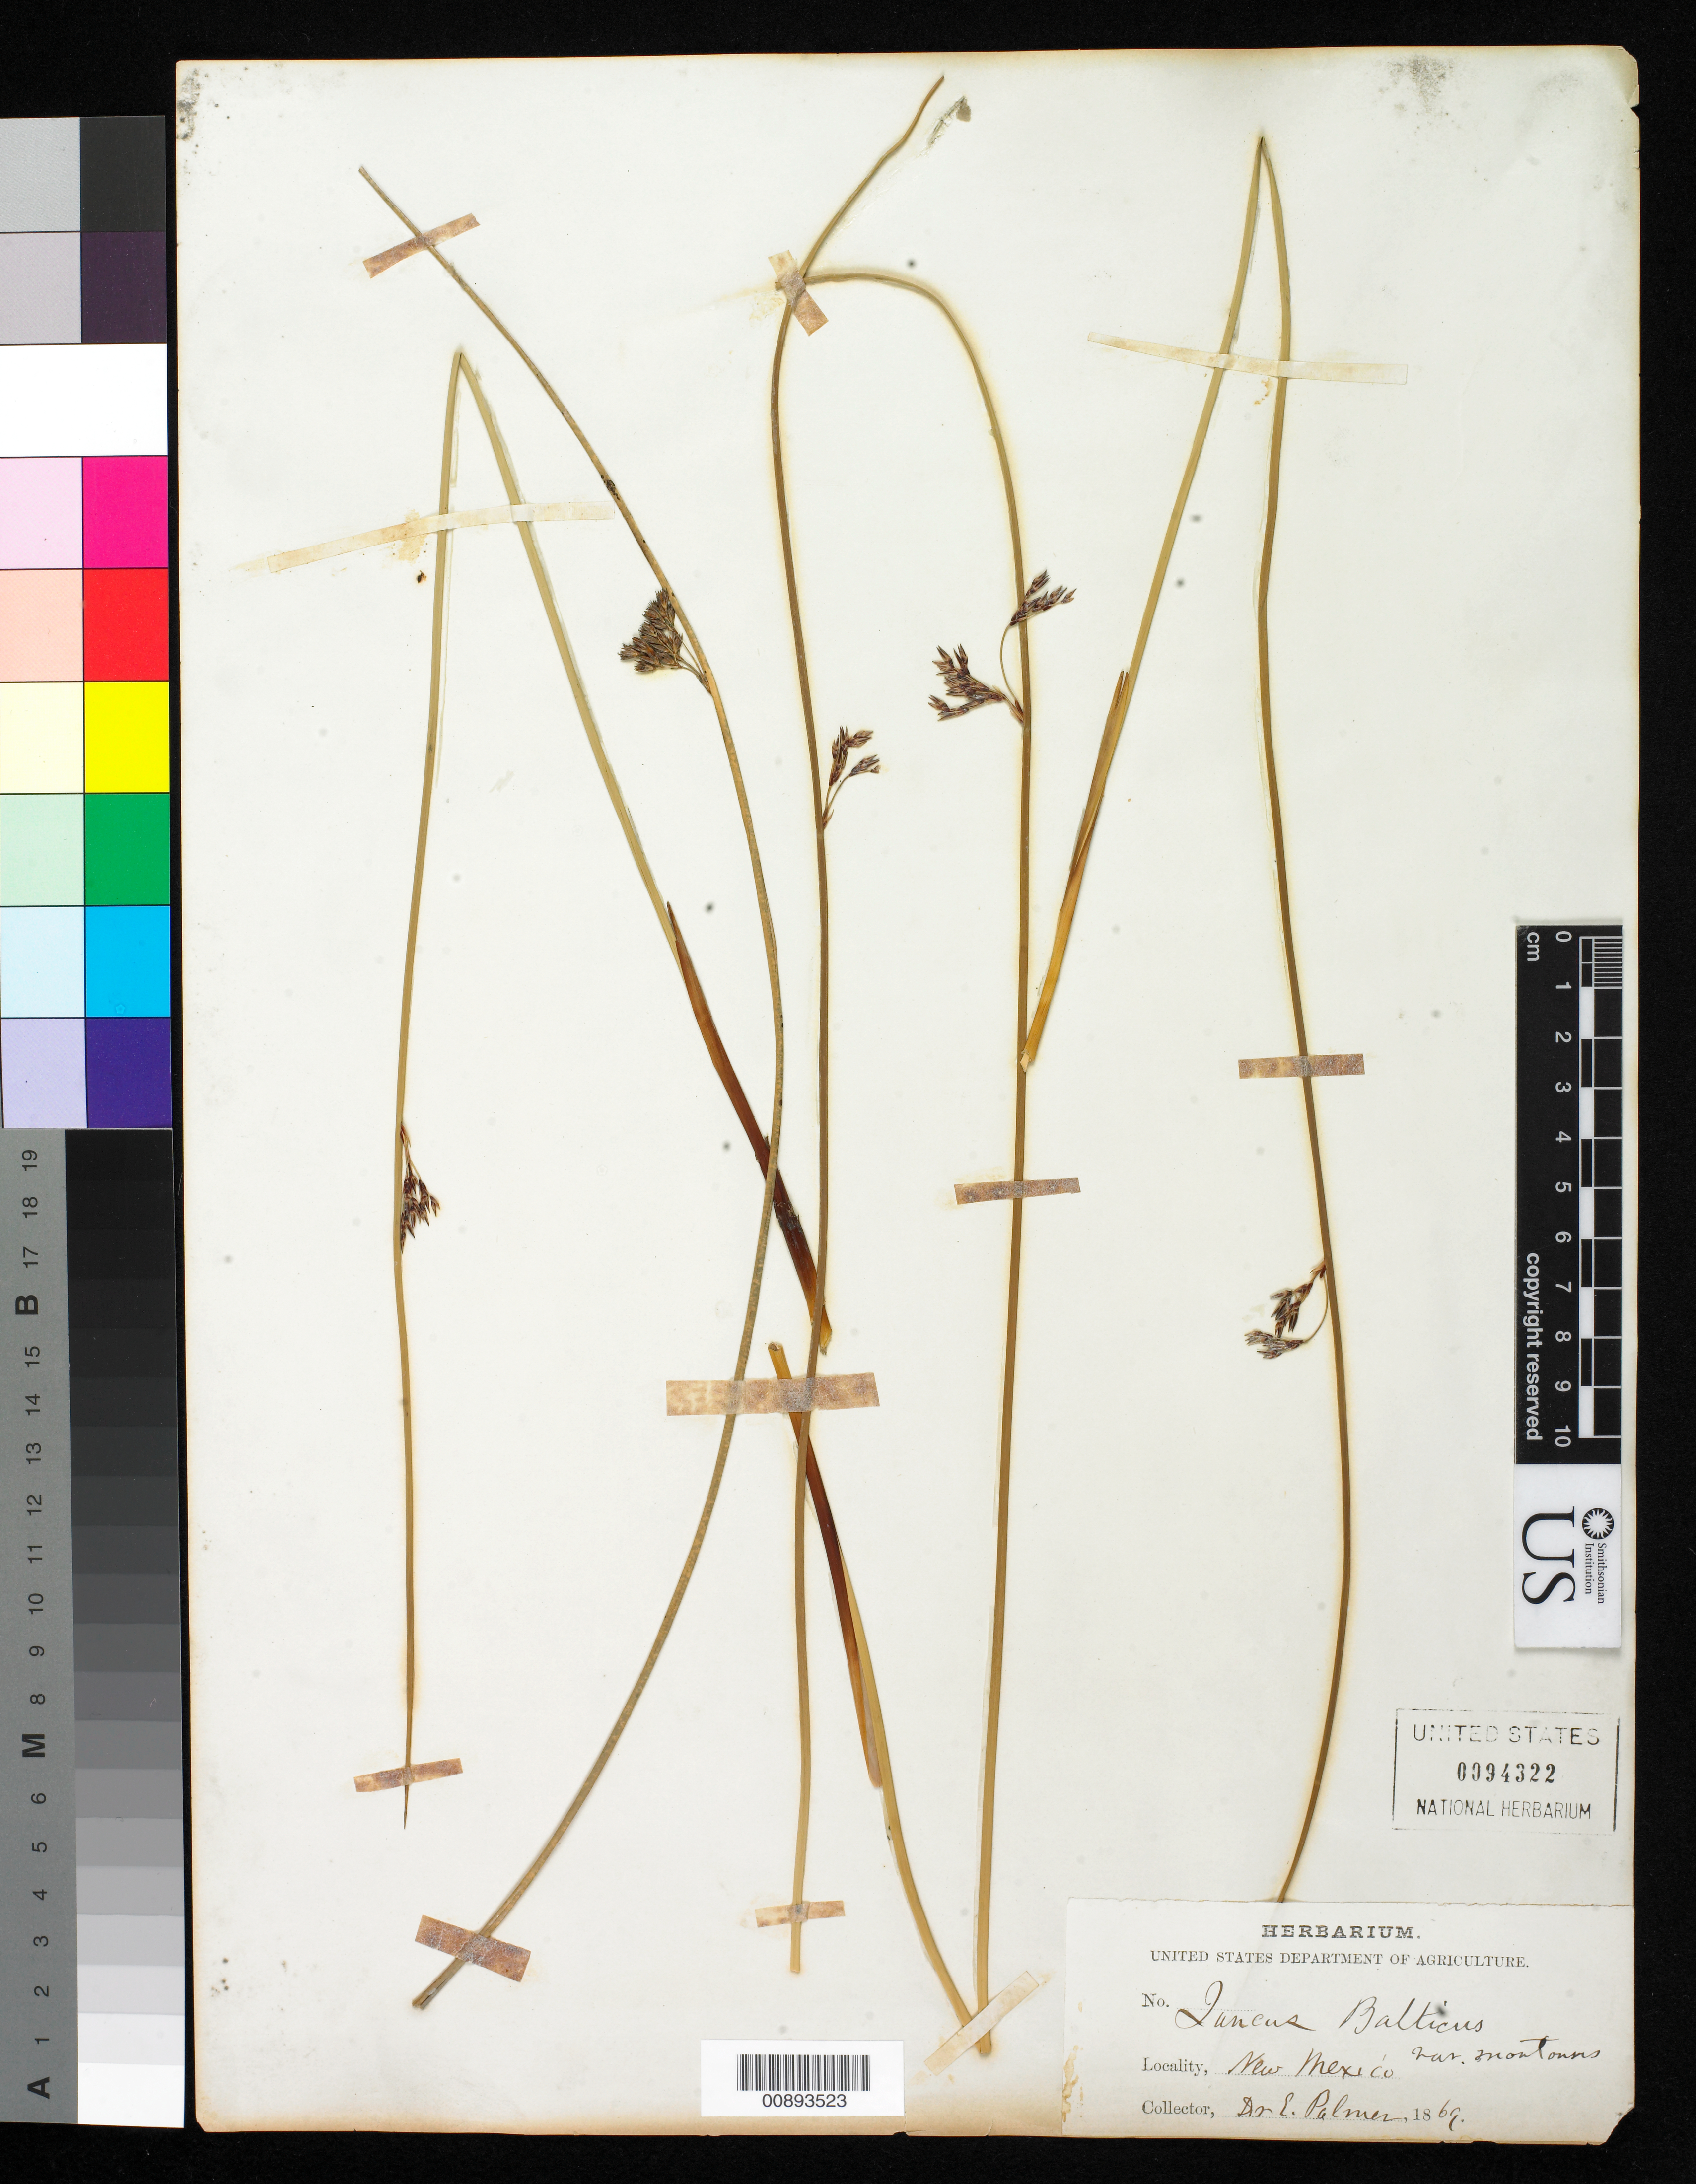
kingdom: Plantae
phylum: Tracheophyta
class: Liliopsida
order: Poales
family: Juncaceae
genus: Juncus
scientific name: Juncus balticus var. montanus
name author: Engelm.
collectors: E. Palmer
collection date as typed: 1869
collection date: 1869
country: United States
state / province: New Mexico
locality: New Mexico.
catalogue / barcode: US 94322